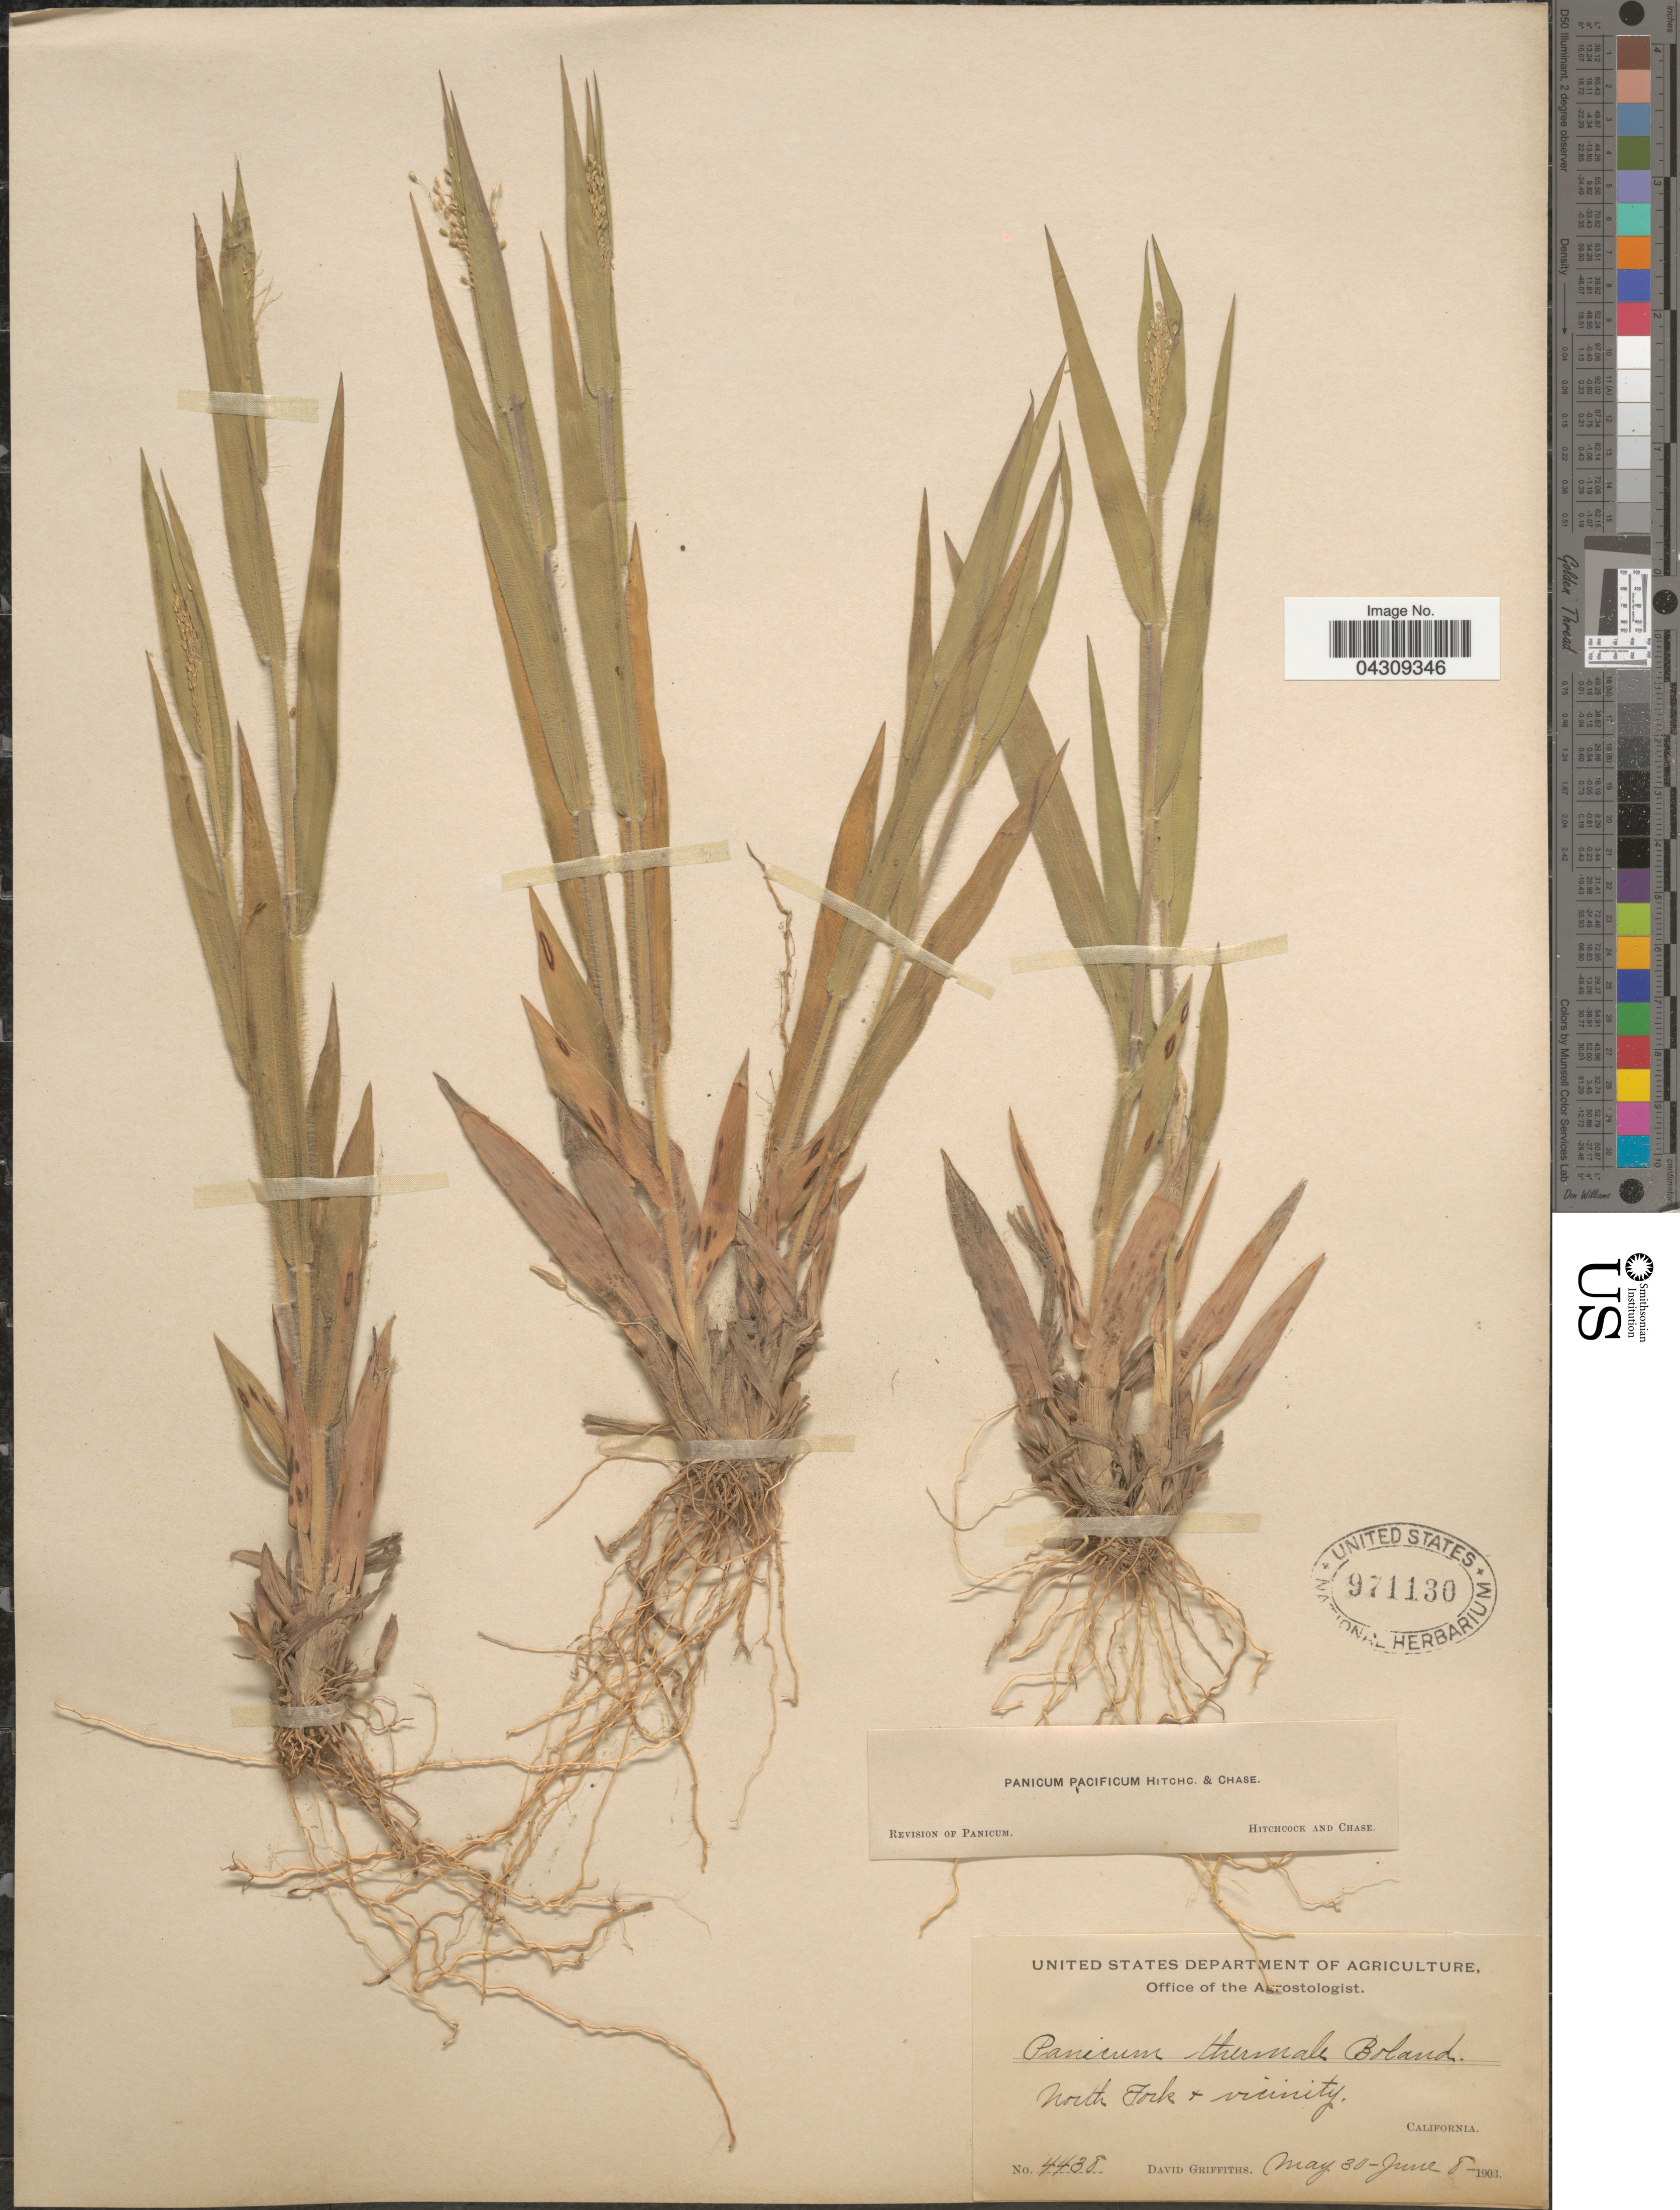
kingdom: Plantae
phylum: Tracheophyta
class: Liliopsida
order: Poales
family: Poaceae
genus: Dichanthelium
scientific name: Dichanthelium acuminatum var. acuminatum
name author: (Sw.) Gould & C.A. Clark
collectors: D. Griffiths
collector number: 4438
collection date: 1903-05-30/1903-06-08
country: United States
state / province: California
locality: North Fork & vicinity.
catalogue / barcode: US 971130